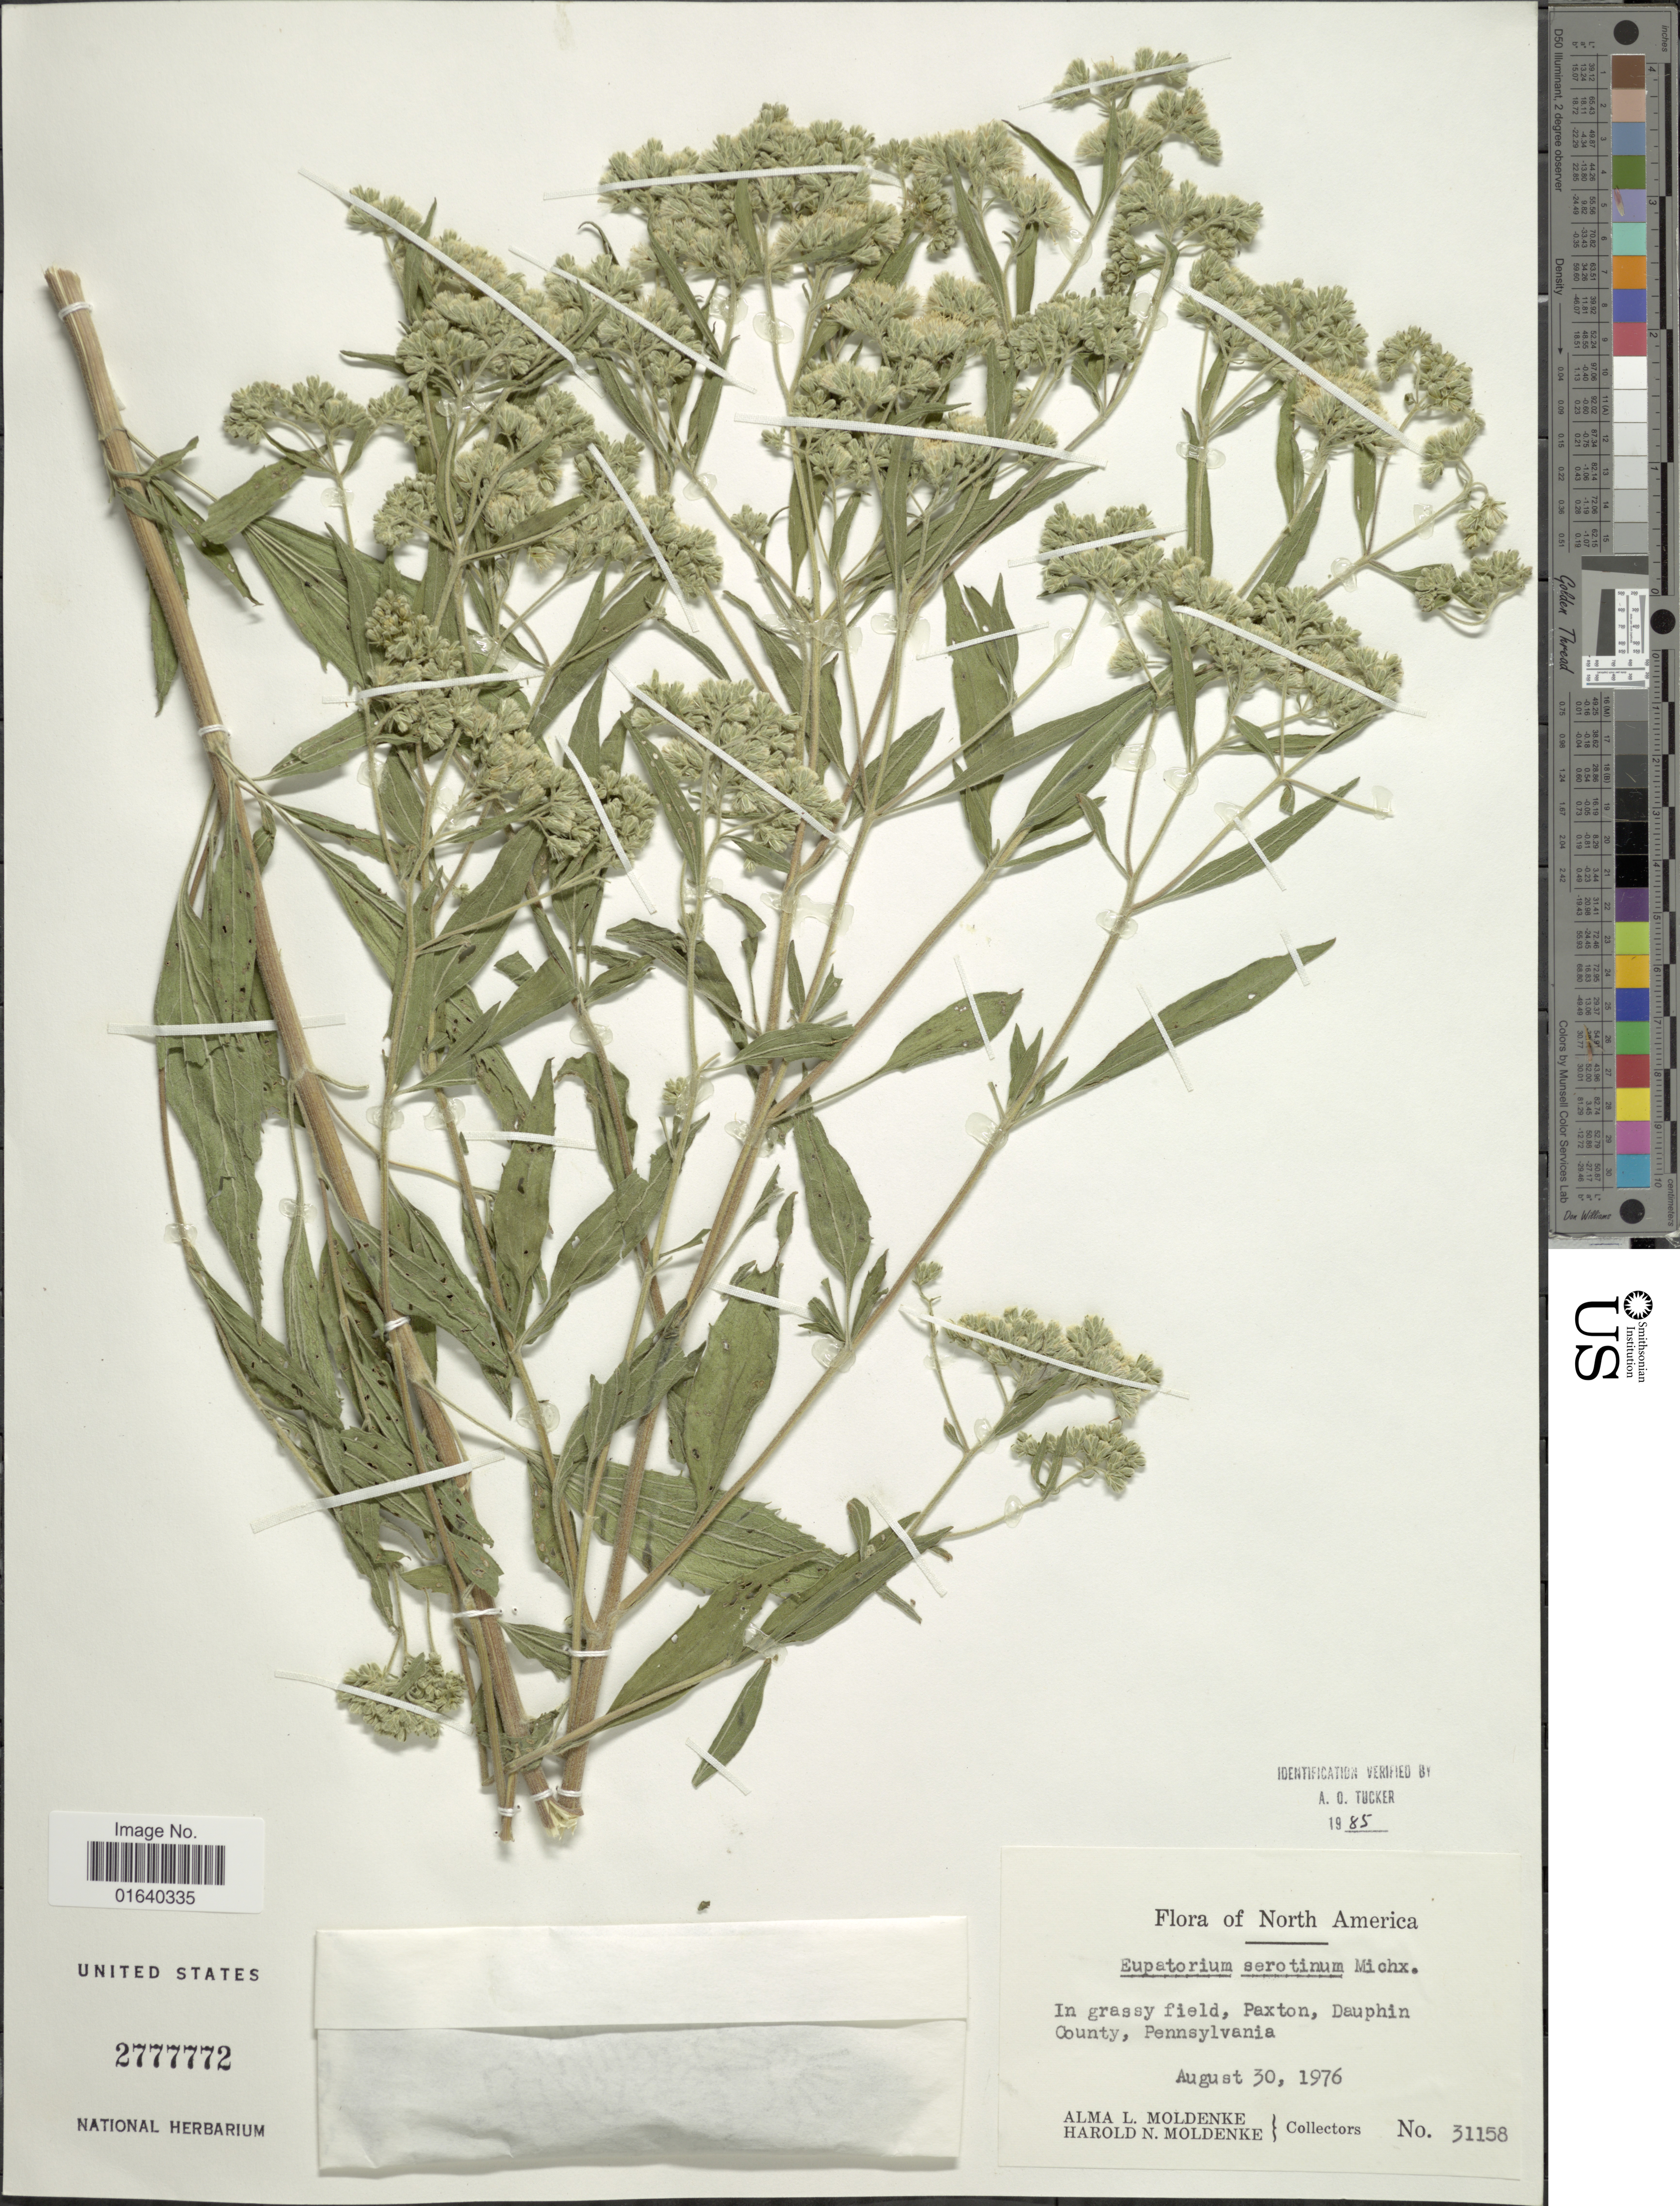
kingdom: Plantae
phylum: Tracheophyta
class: Magnoliopsida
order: Asterales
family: Asteraceae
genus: Eupatorium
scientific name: Eupatorium serotinum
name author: Michx.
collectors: A. L. Moldenke & H. N. Moldenke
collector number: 31158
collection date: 1976-08-30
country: United States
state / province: Pennsylvania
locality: In grassy field, paxton, Dauphin County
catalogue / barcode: US 2777772